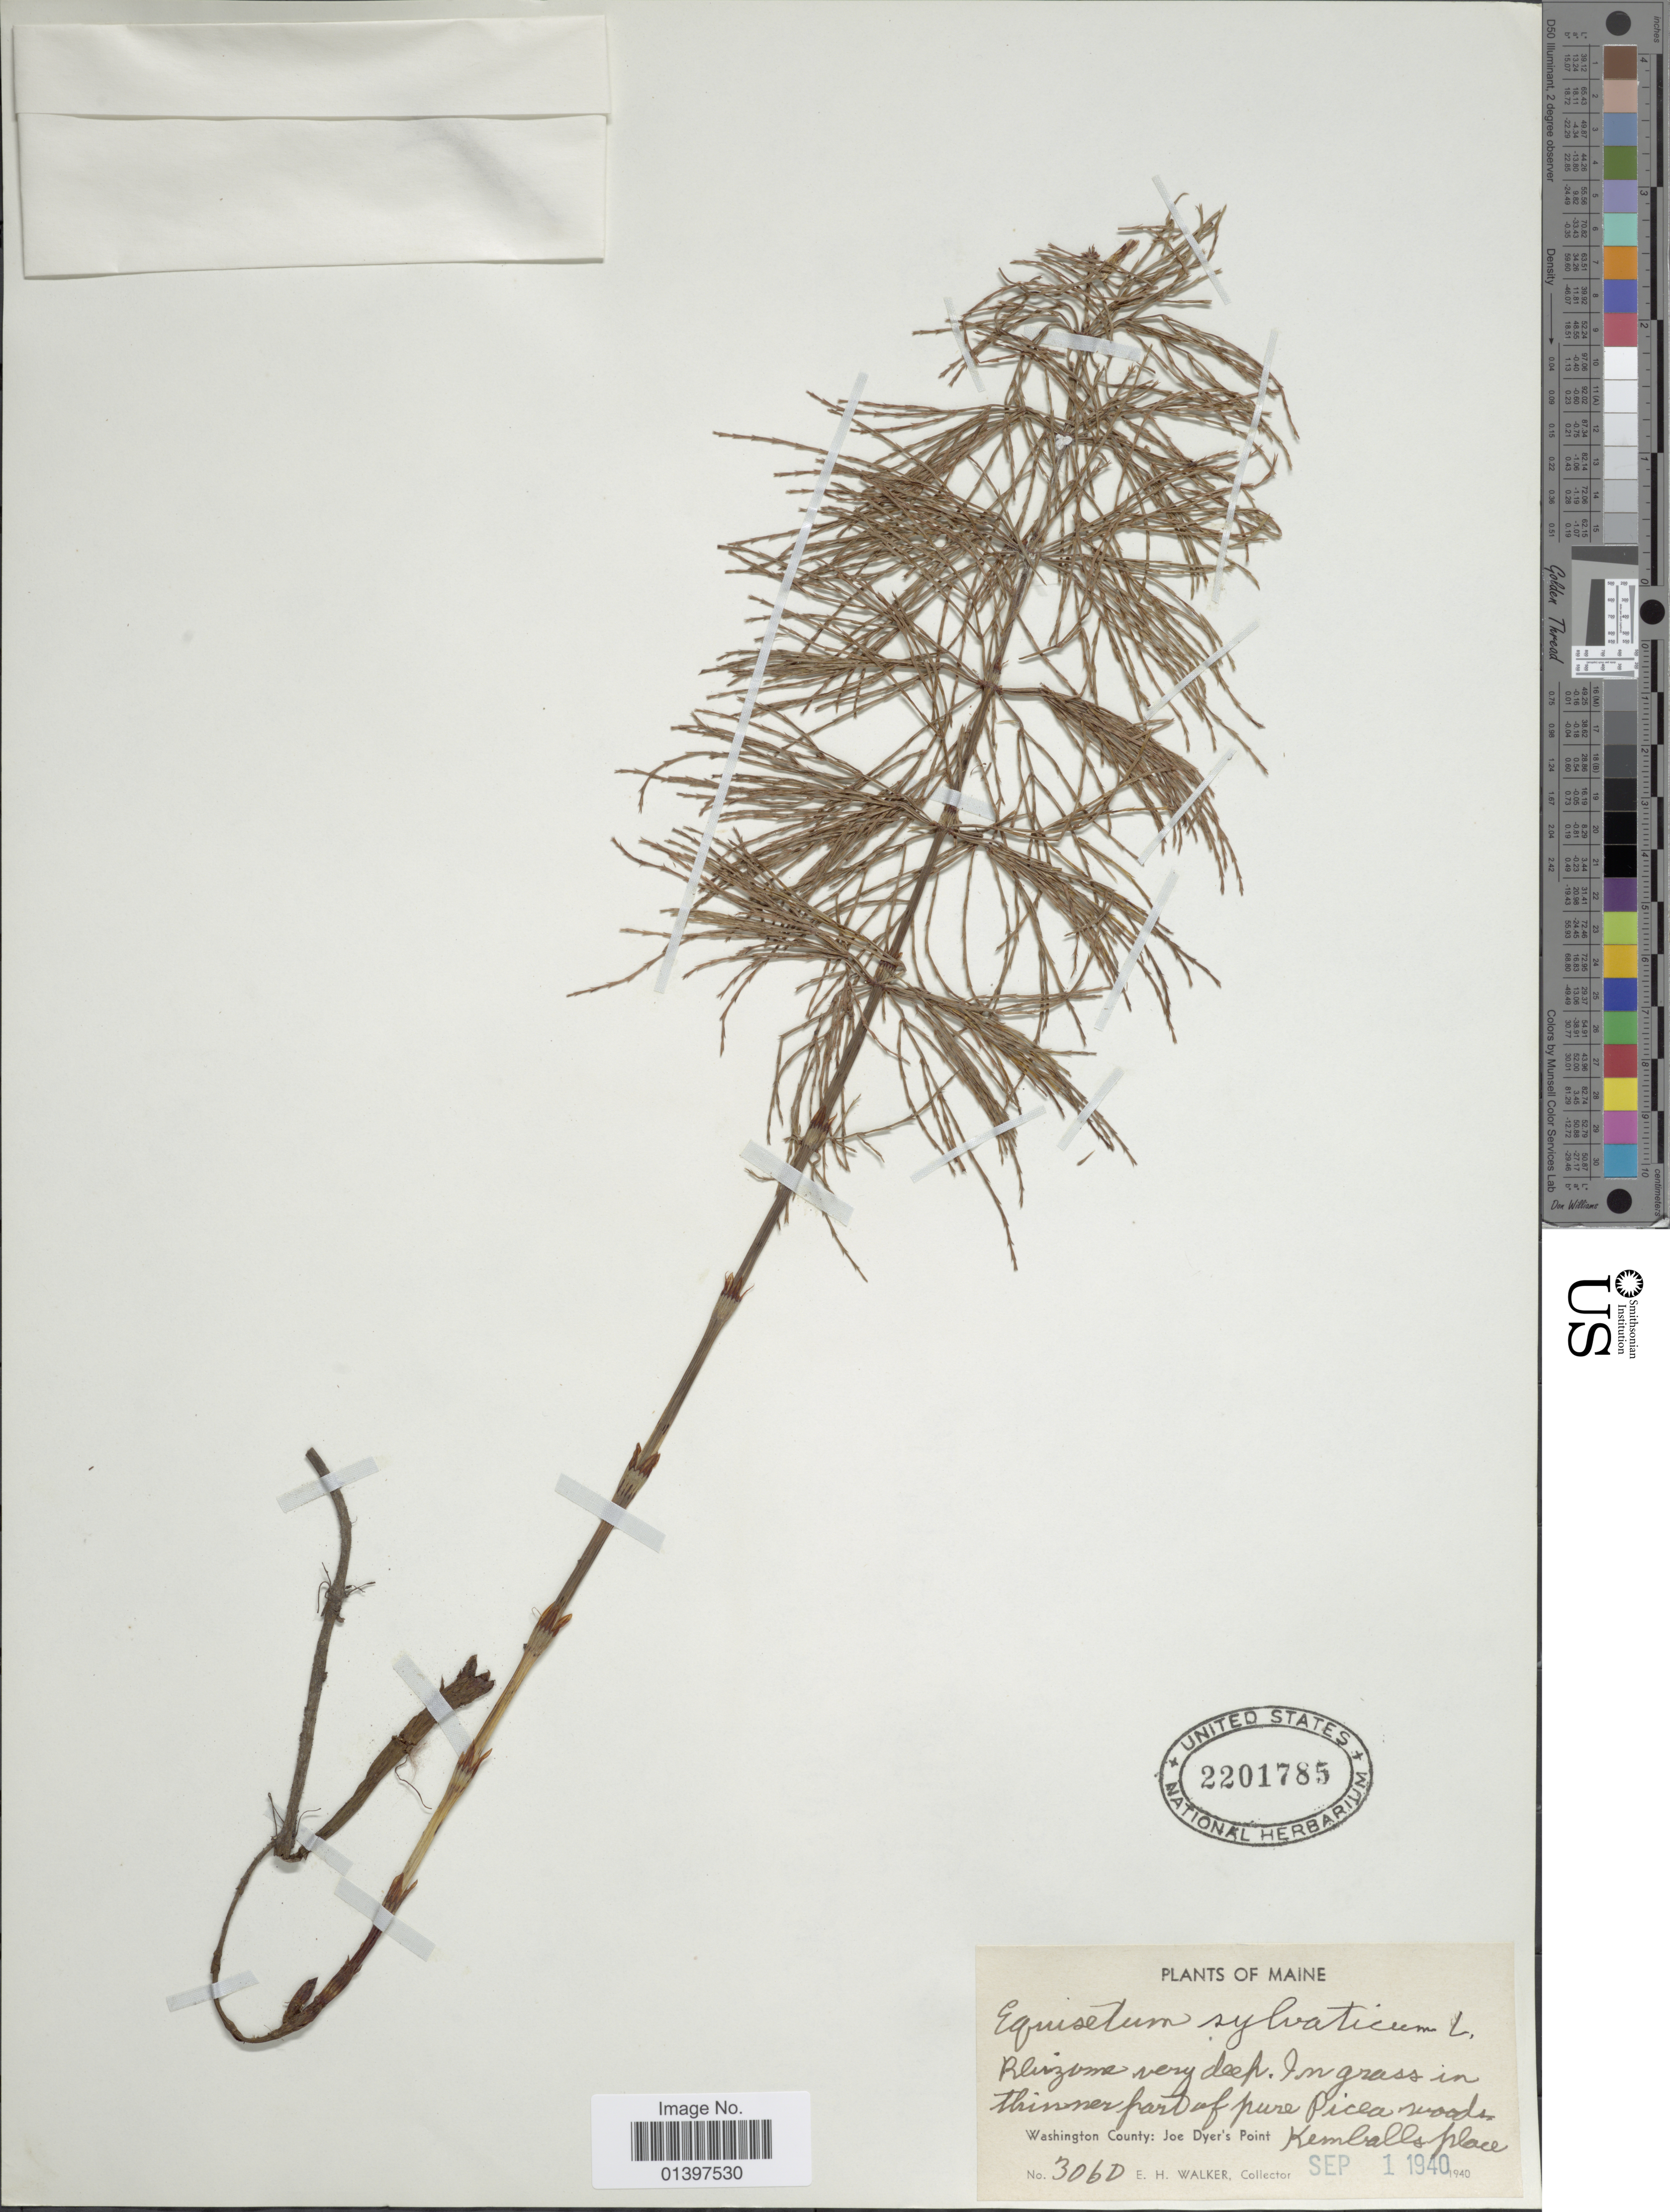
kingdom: Plantae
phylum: Tracheophyta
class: Polypodiopsida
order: Equisetales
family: Equisetaceae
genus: Equisetum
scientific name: Equisetum sylvaticum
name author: L.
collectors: E. H. Walker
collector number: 3060*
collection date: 1940-09-01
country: United States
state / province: Maine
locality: Washington County: Joe Dyer's Point Kemballs place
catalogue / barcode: US 2201785